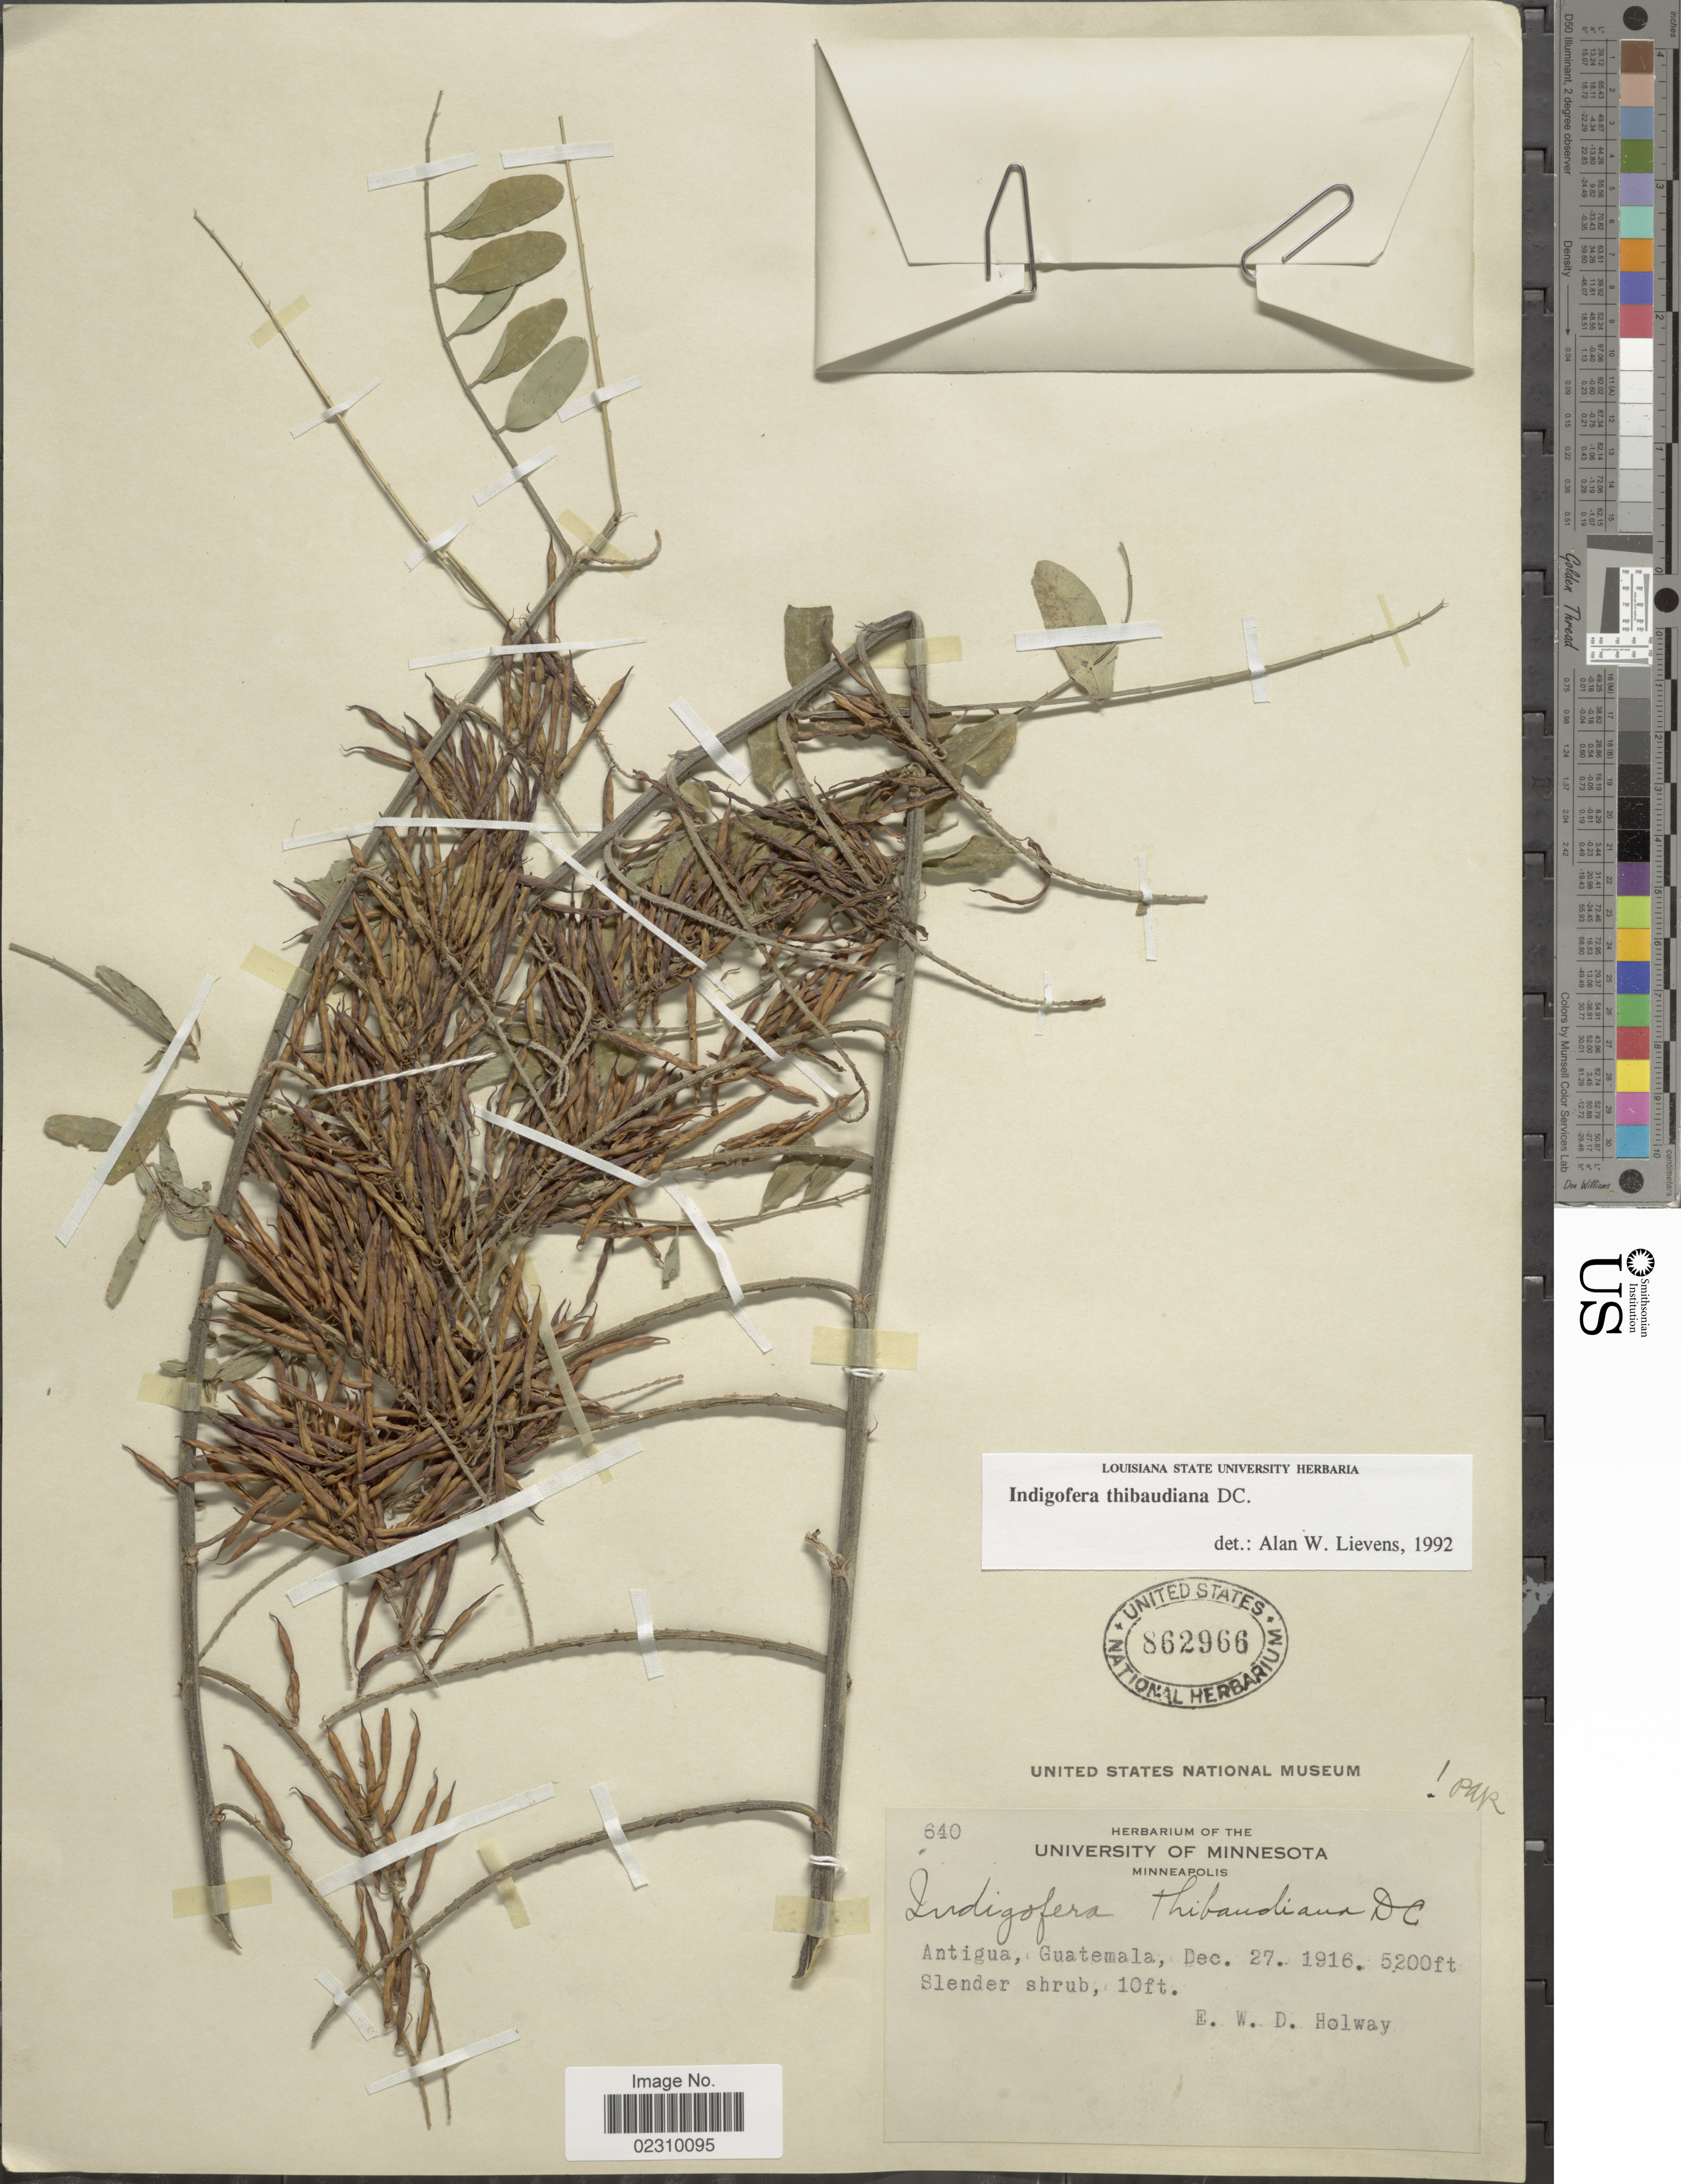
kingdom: Plantae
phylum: Tracheophyta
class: Magnoliopsida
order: Fabales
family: Fabaceae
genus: Indigofera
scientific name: Indigofera thibaudiana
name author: DC.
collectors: E. W. D. Holway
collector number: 640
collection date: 1916-12-27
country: Guatemala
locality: Antigua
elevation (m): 1585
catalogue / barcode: US 862966